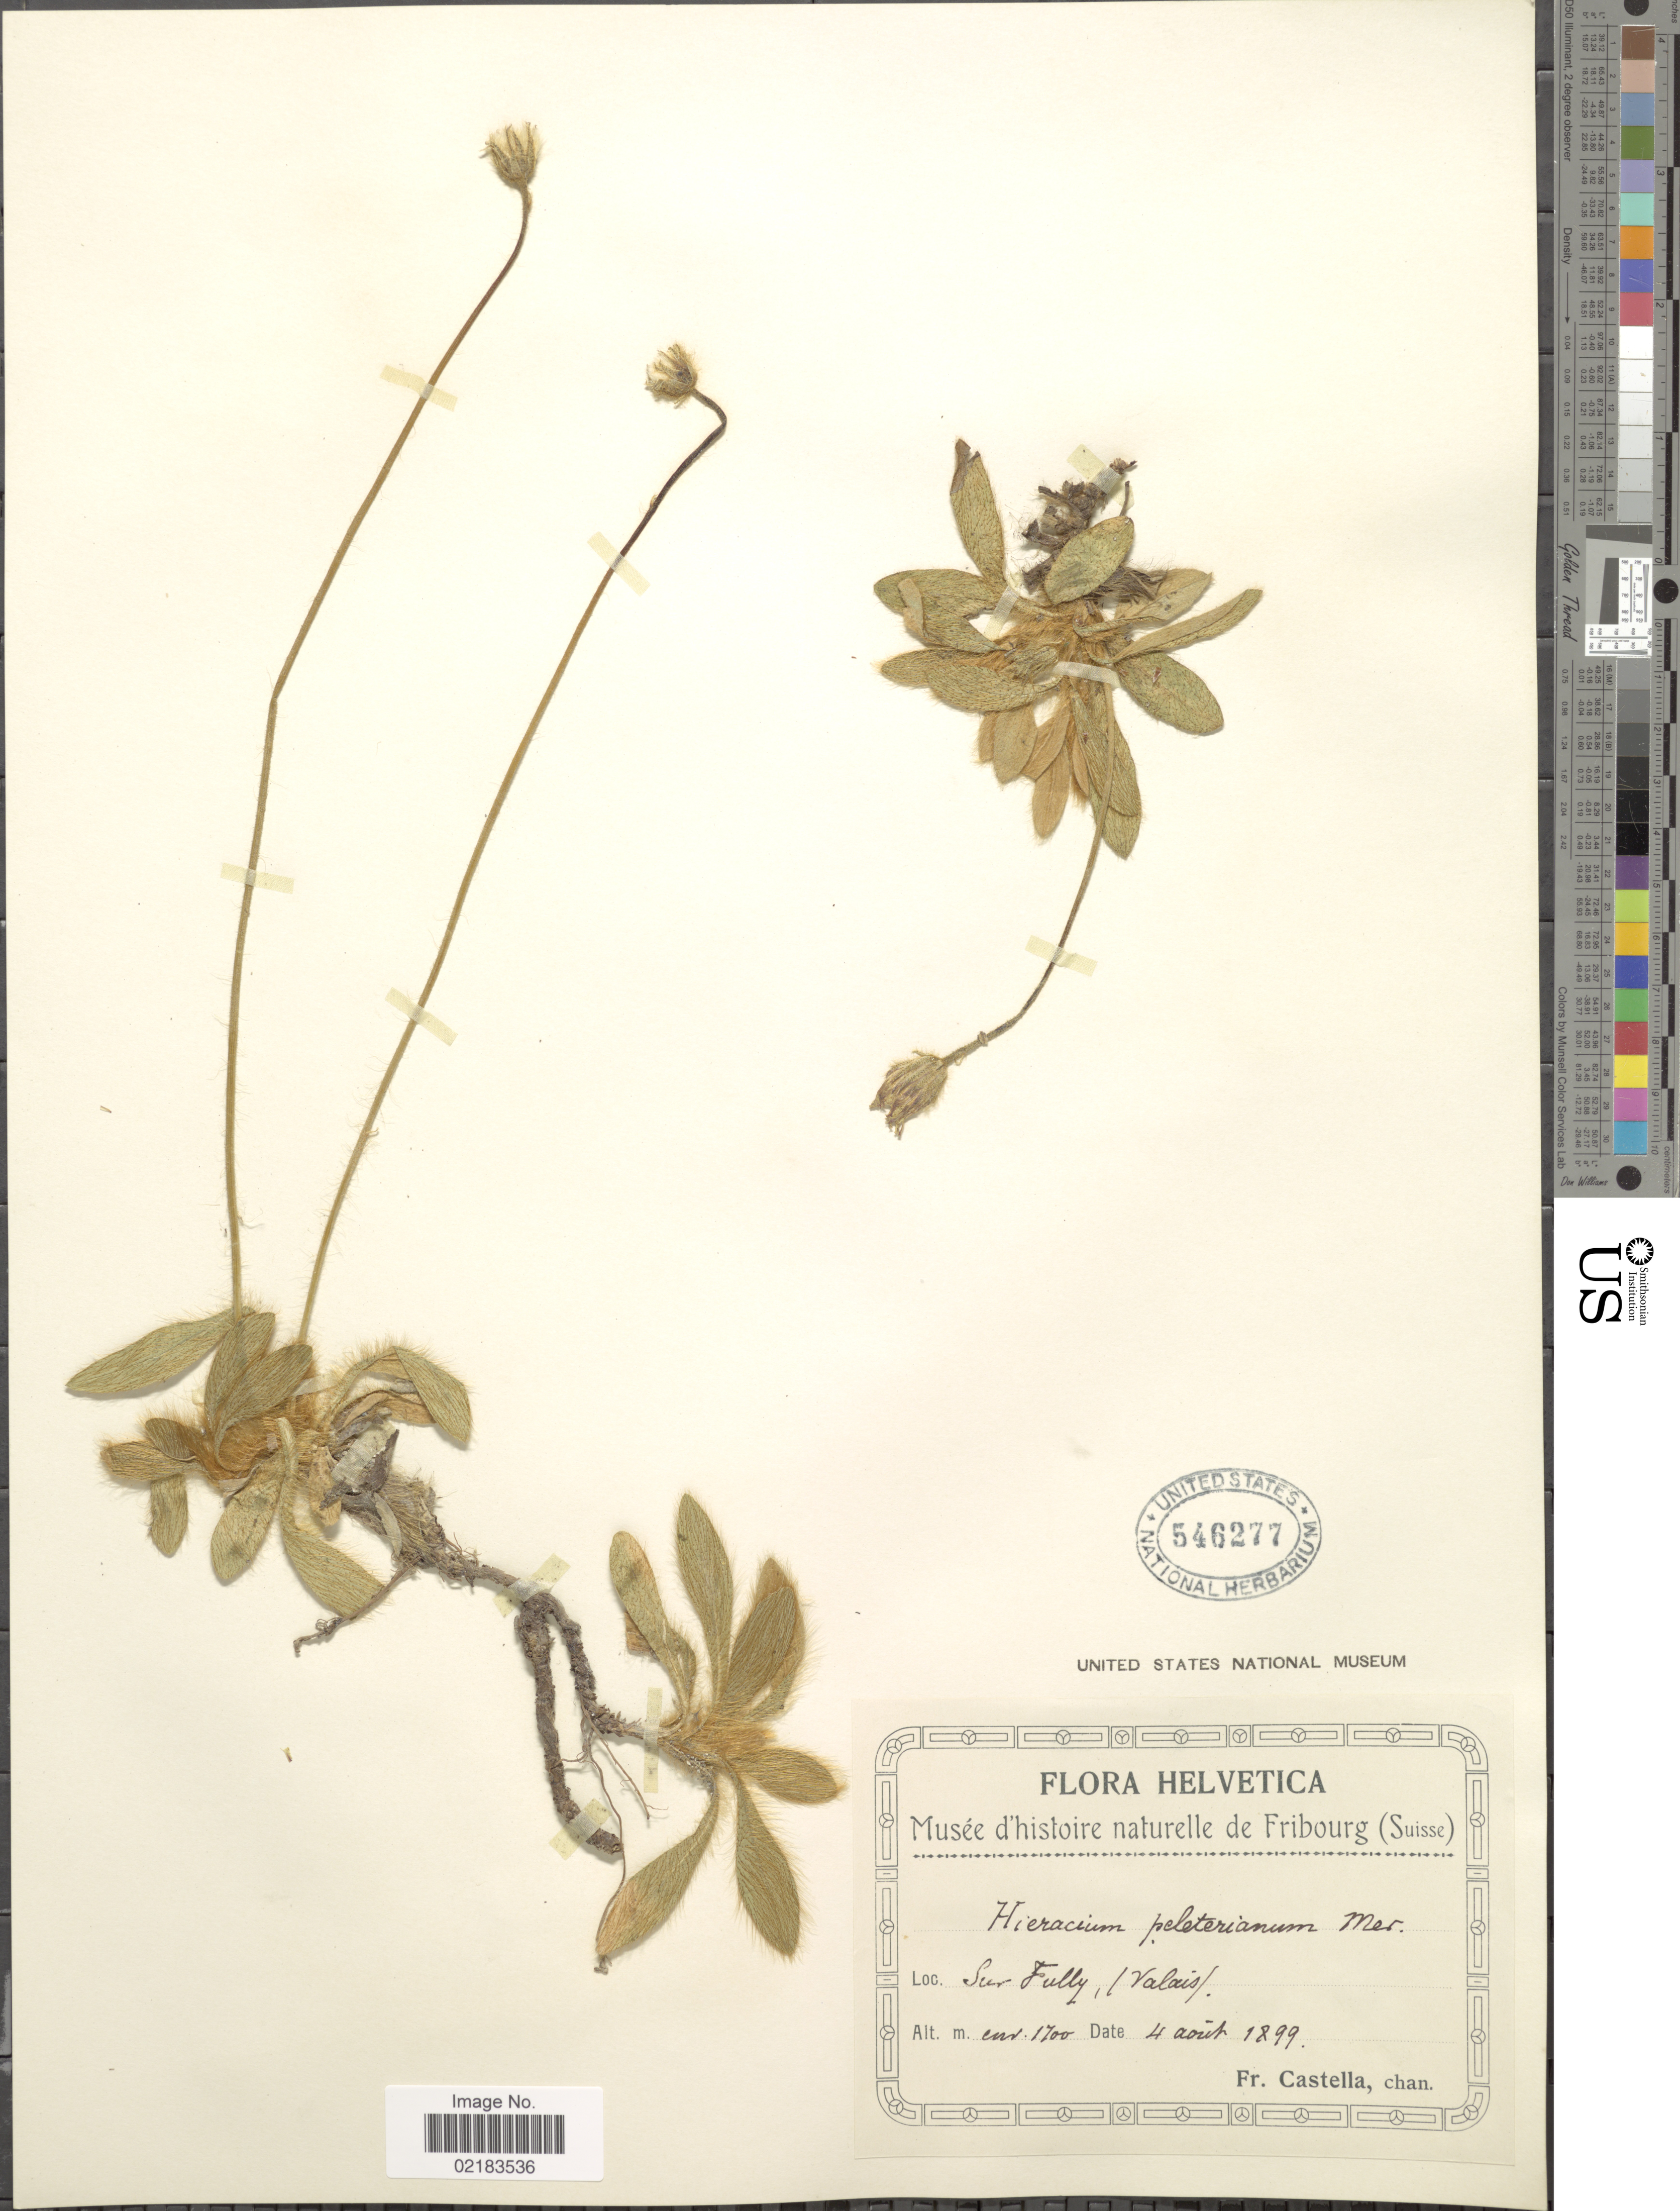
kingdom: Plantae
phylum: Tracheophyta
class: Magnoliopsida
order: Asterales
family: Asteraceae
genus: Pilosella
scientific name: Pilosella peleteriana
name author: (Mérat) F.W. Schultz & Sch. Bip.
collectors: Fr. Castella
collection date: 1899-08-04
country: Switzerland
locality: Sur Fully (Valais)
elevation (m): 1700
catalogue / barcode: US 546277